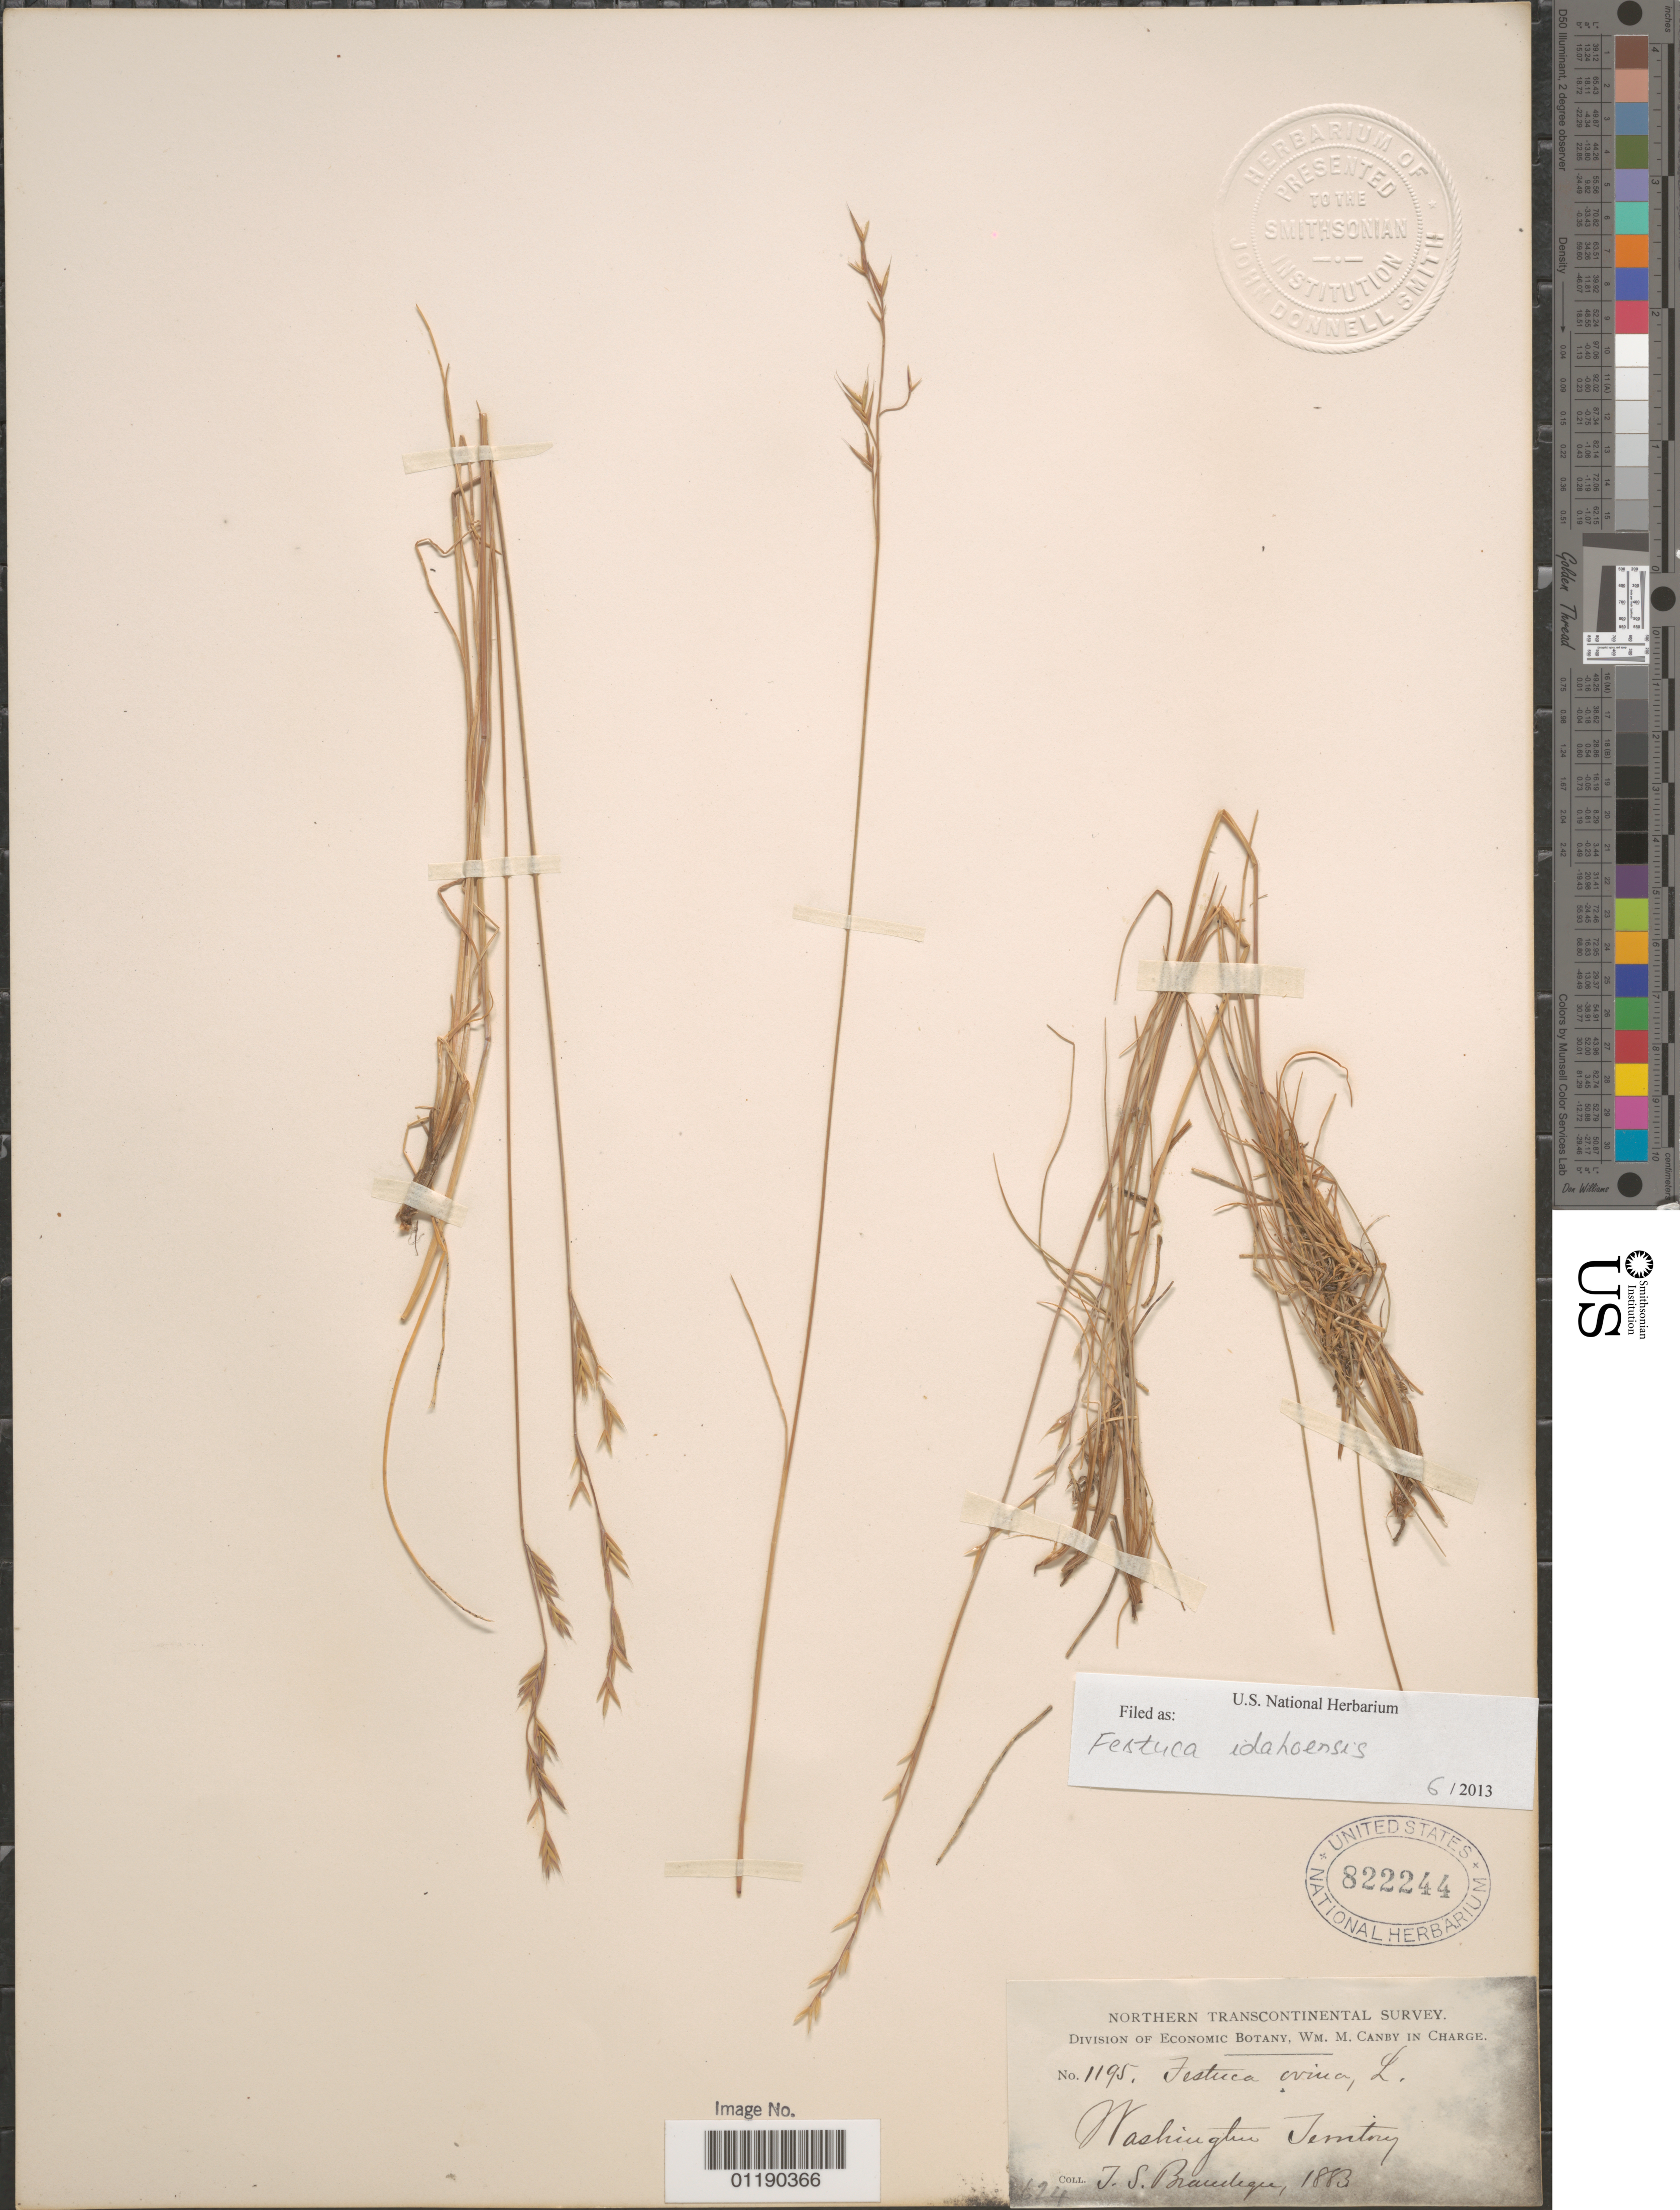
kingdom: Plantae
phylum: Tracheophyta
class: Liliopsida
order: Poales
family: Poaceae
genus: Festuca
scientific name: Festuca idahoensis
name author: Elmer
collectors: J. S. Brandegee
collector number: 1195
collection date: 1883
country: United States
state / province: Washington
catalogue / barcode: US 822244